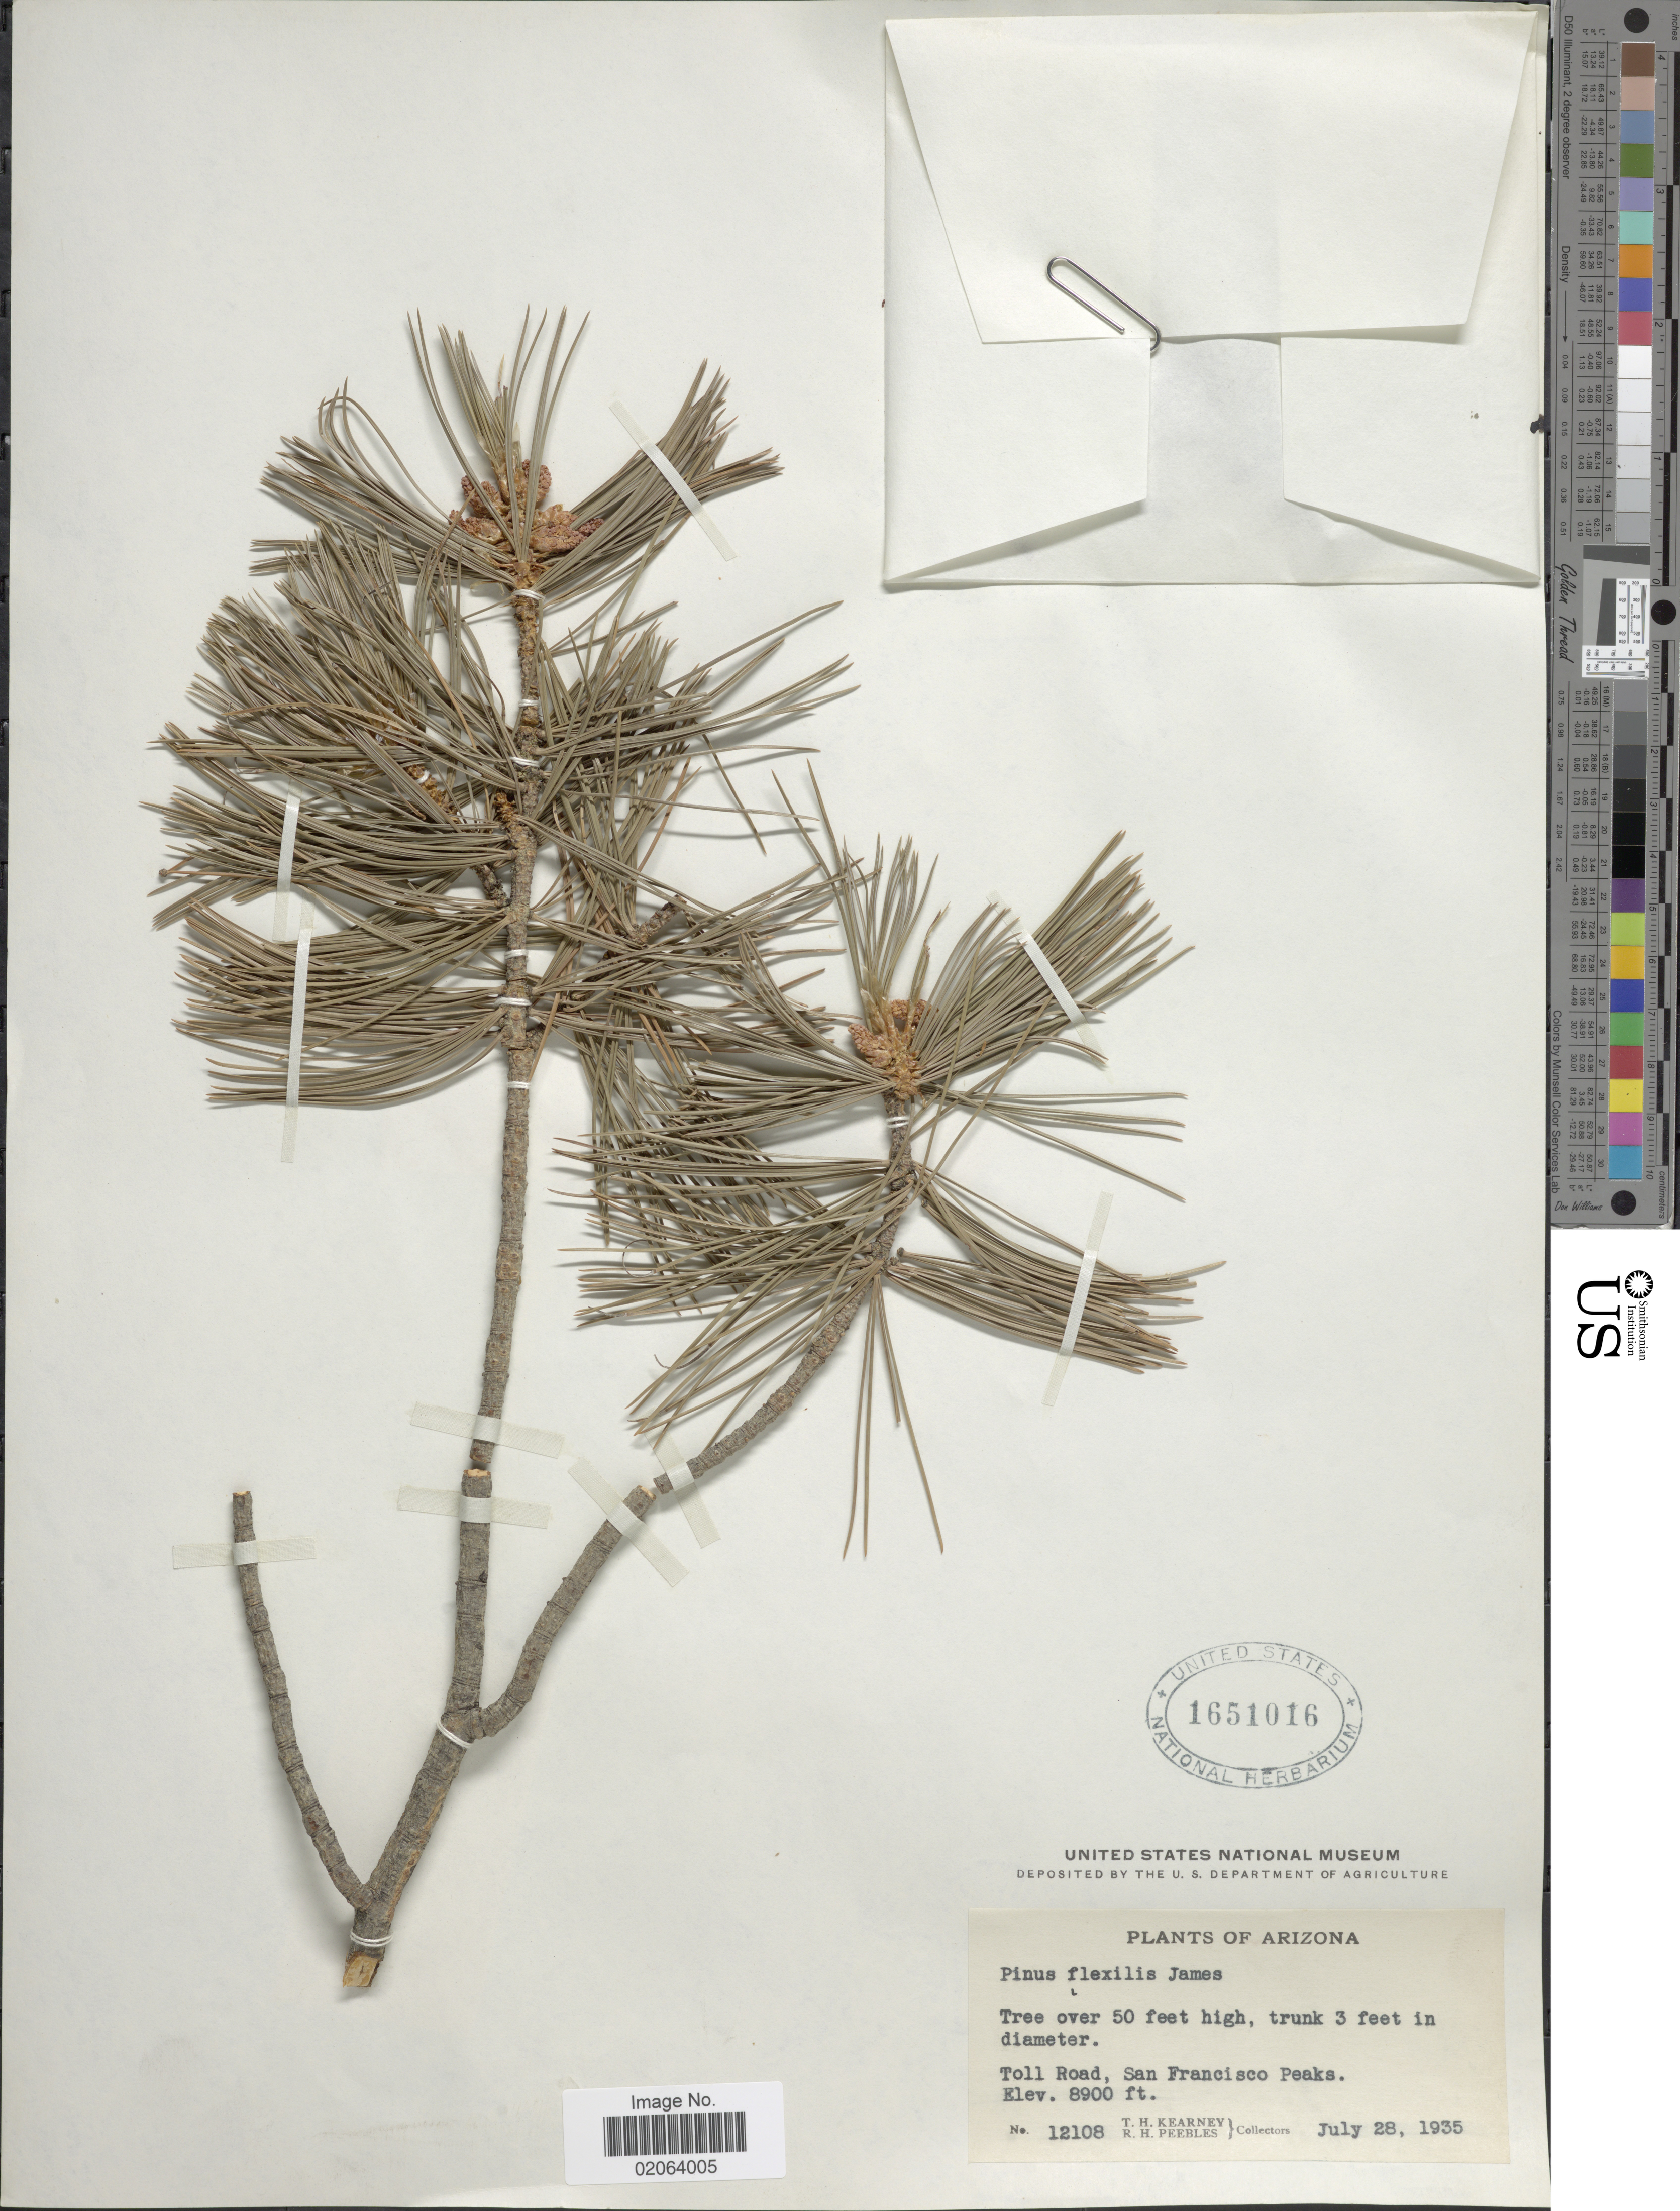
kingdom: Plantae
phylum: Tracheophyta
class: Pinopsida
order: Pinales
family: Pinaceae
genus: Pinus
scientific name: Pinus flexilis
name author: E. James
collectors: T. H. Kearney & R. H. Peebles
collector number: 12108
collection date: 1935-07-28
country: United States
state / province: Arizona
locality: Toll Road, San Francisco Peaks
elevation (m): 2713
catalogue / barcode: US 1651016